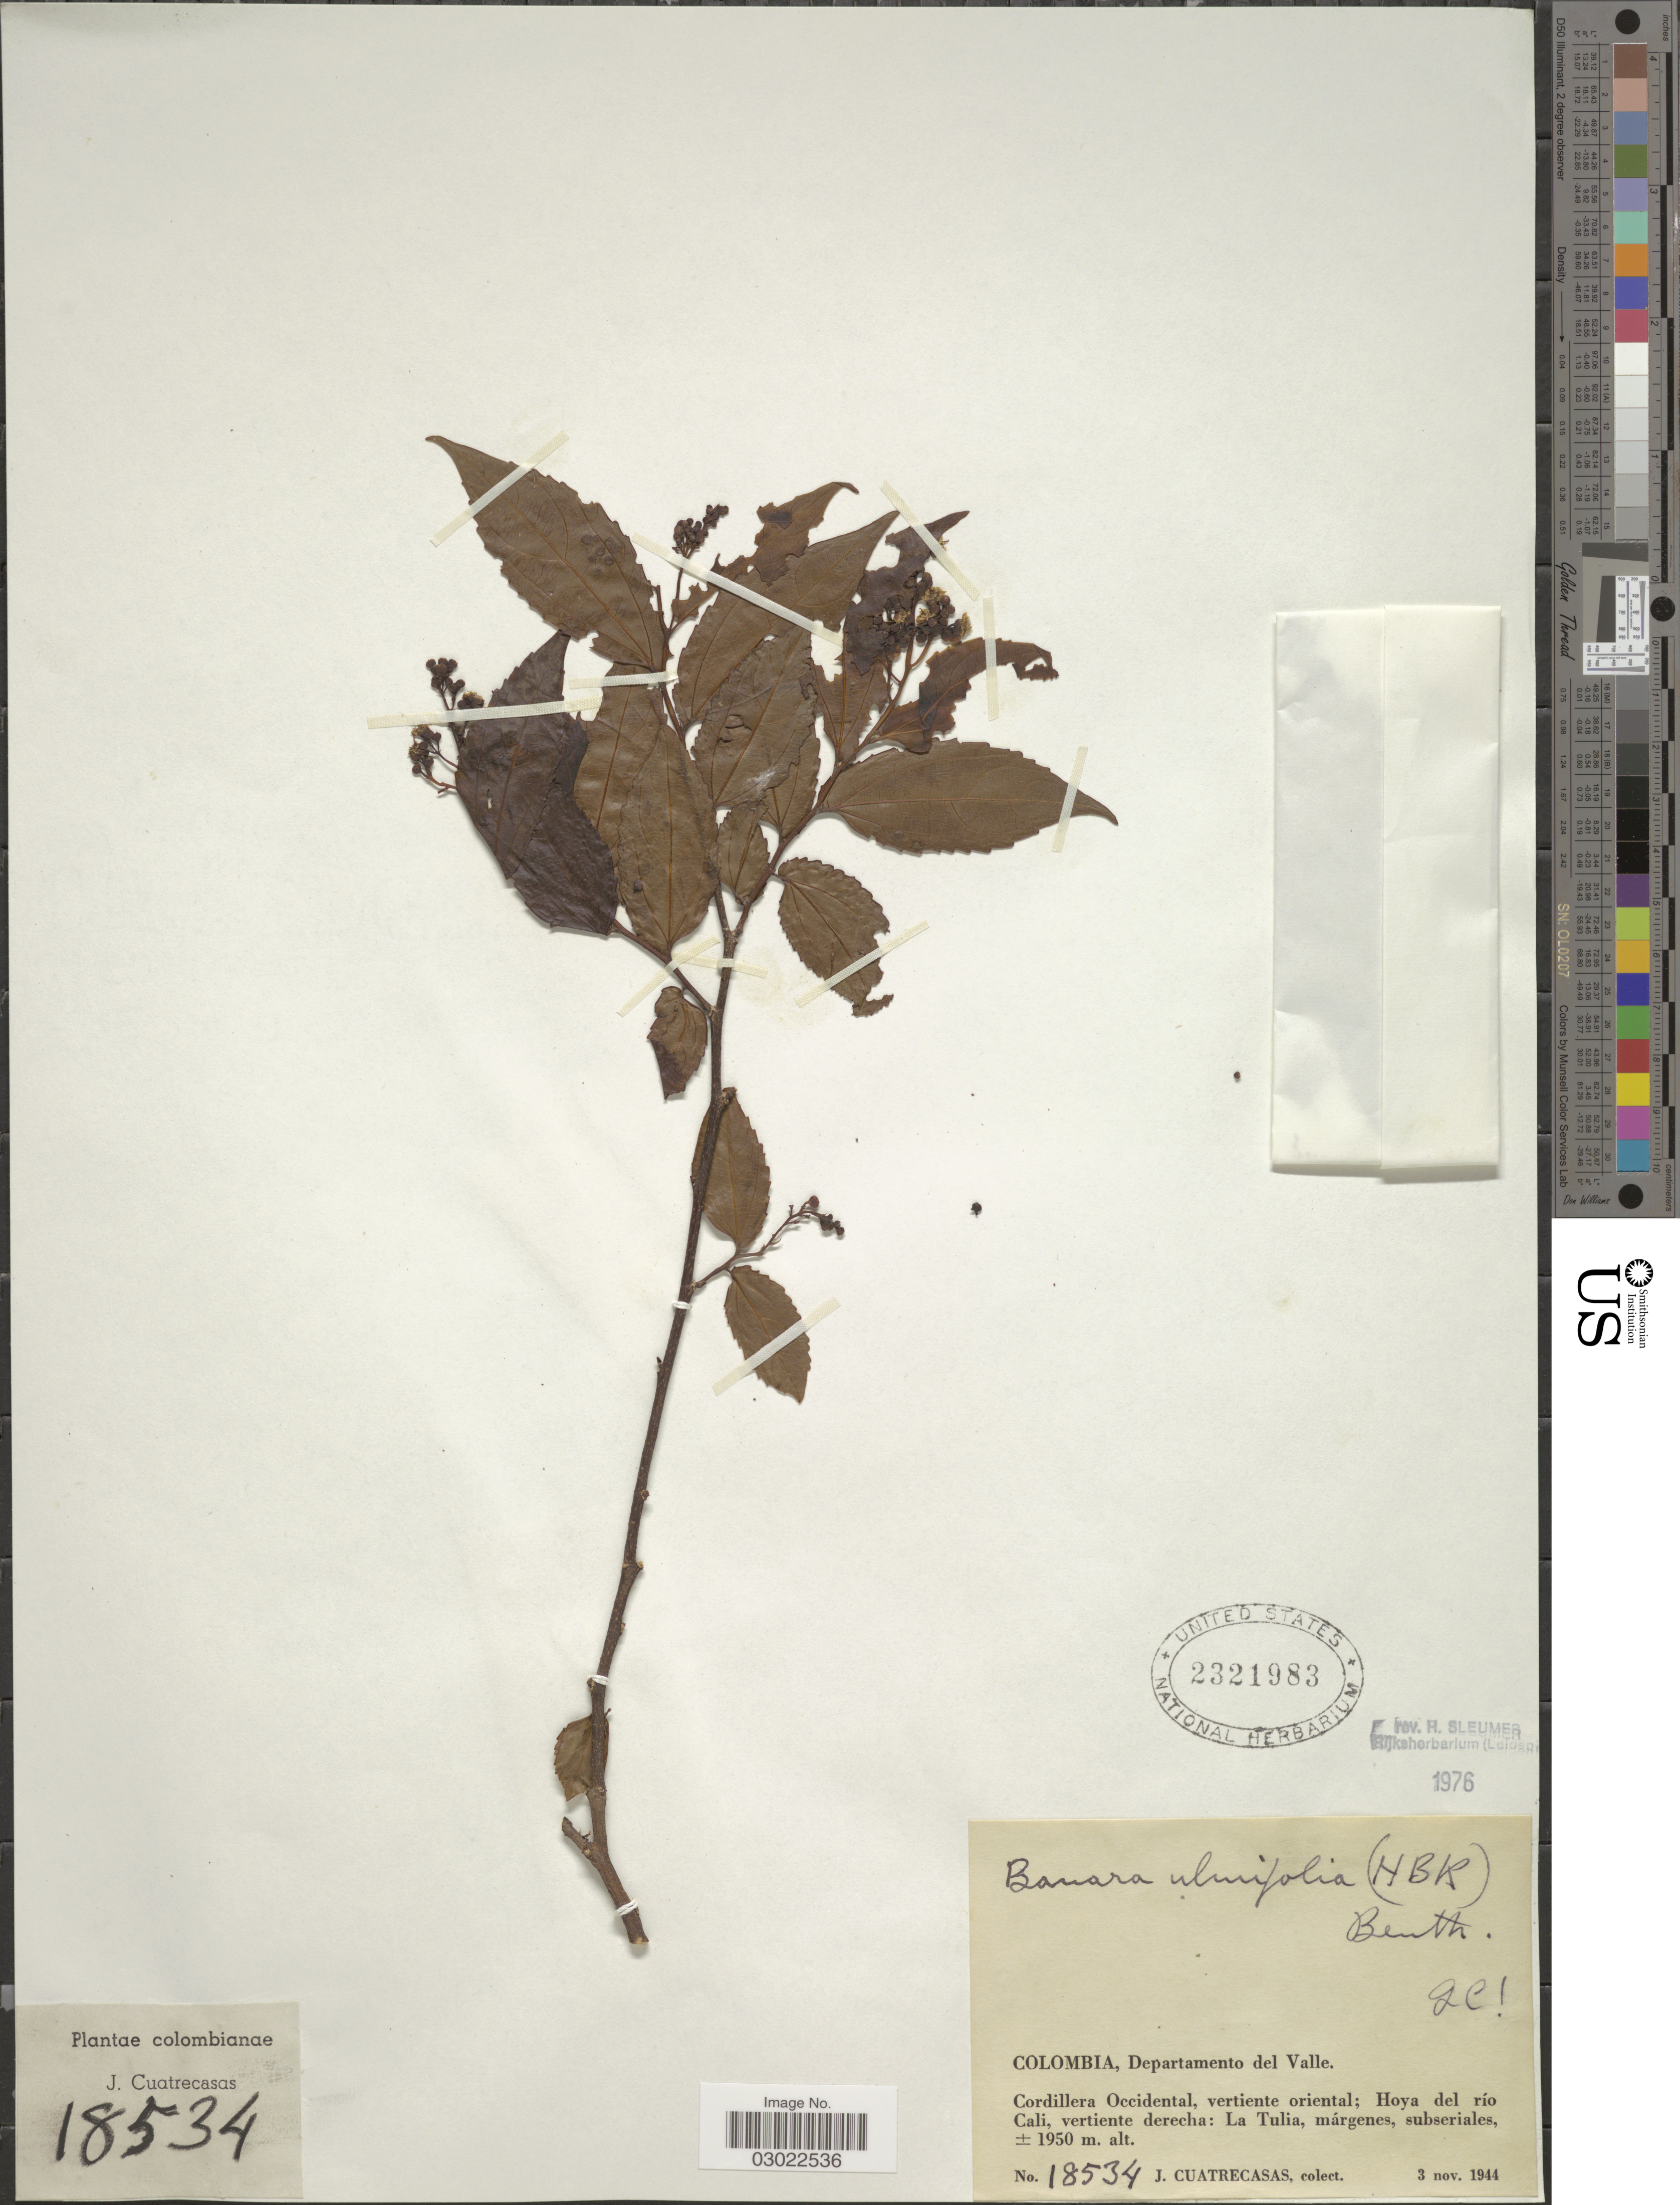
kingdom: Plantae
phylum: Tracheophyta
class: Magnoliopsida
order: Malpighiales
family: Salicaceae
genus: Banara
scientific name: Banara ulmifolia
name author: (Kunth) Benth.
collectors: J. Cuatrecasas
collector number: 18534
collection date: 1944-11-03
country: Colombia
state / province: Valle del Cauca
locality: Departamento del Valle. Cordillera Occidental, vertiente oriental; Hoya del río Cali, vertiente derecha: La Tulia, márgenes, subseriales.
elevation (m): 1950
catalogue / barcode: US 2321983